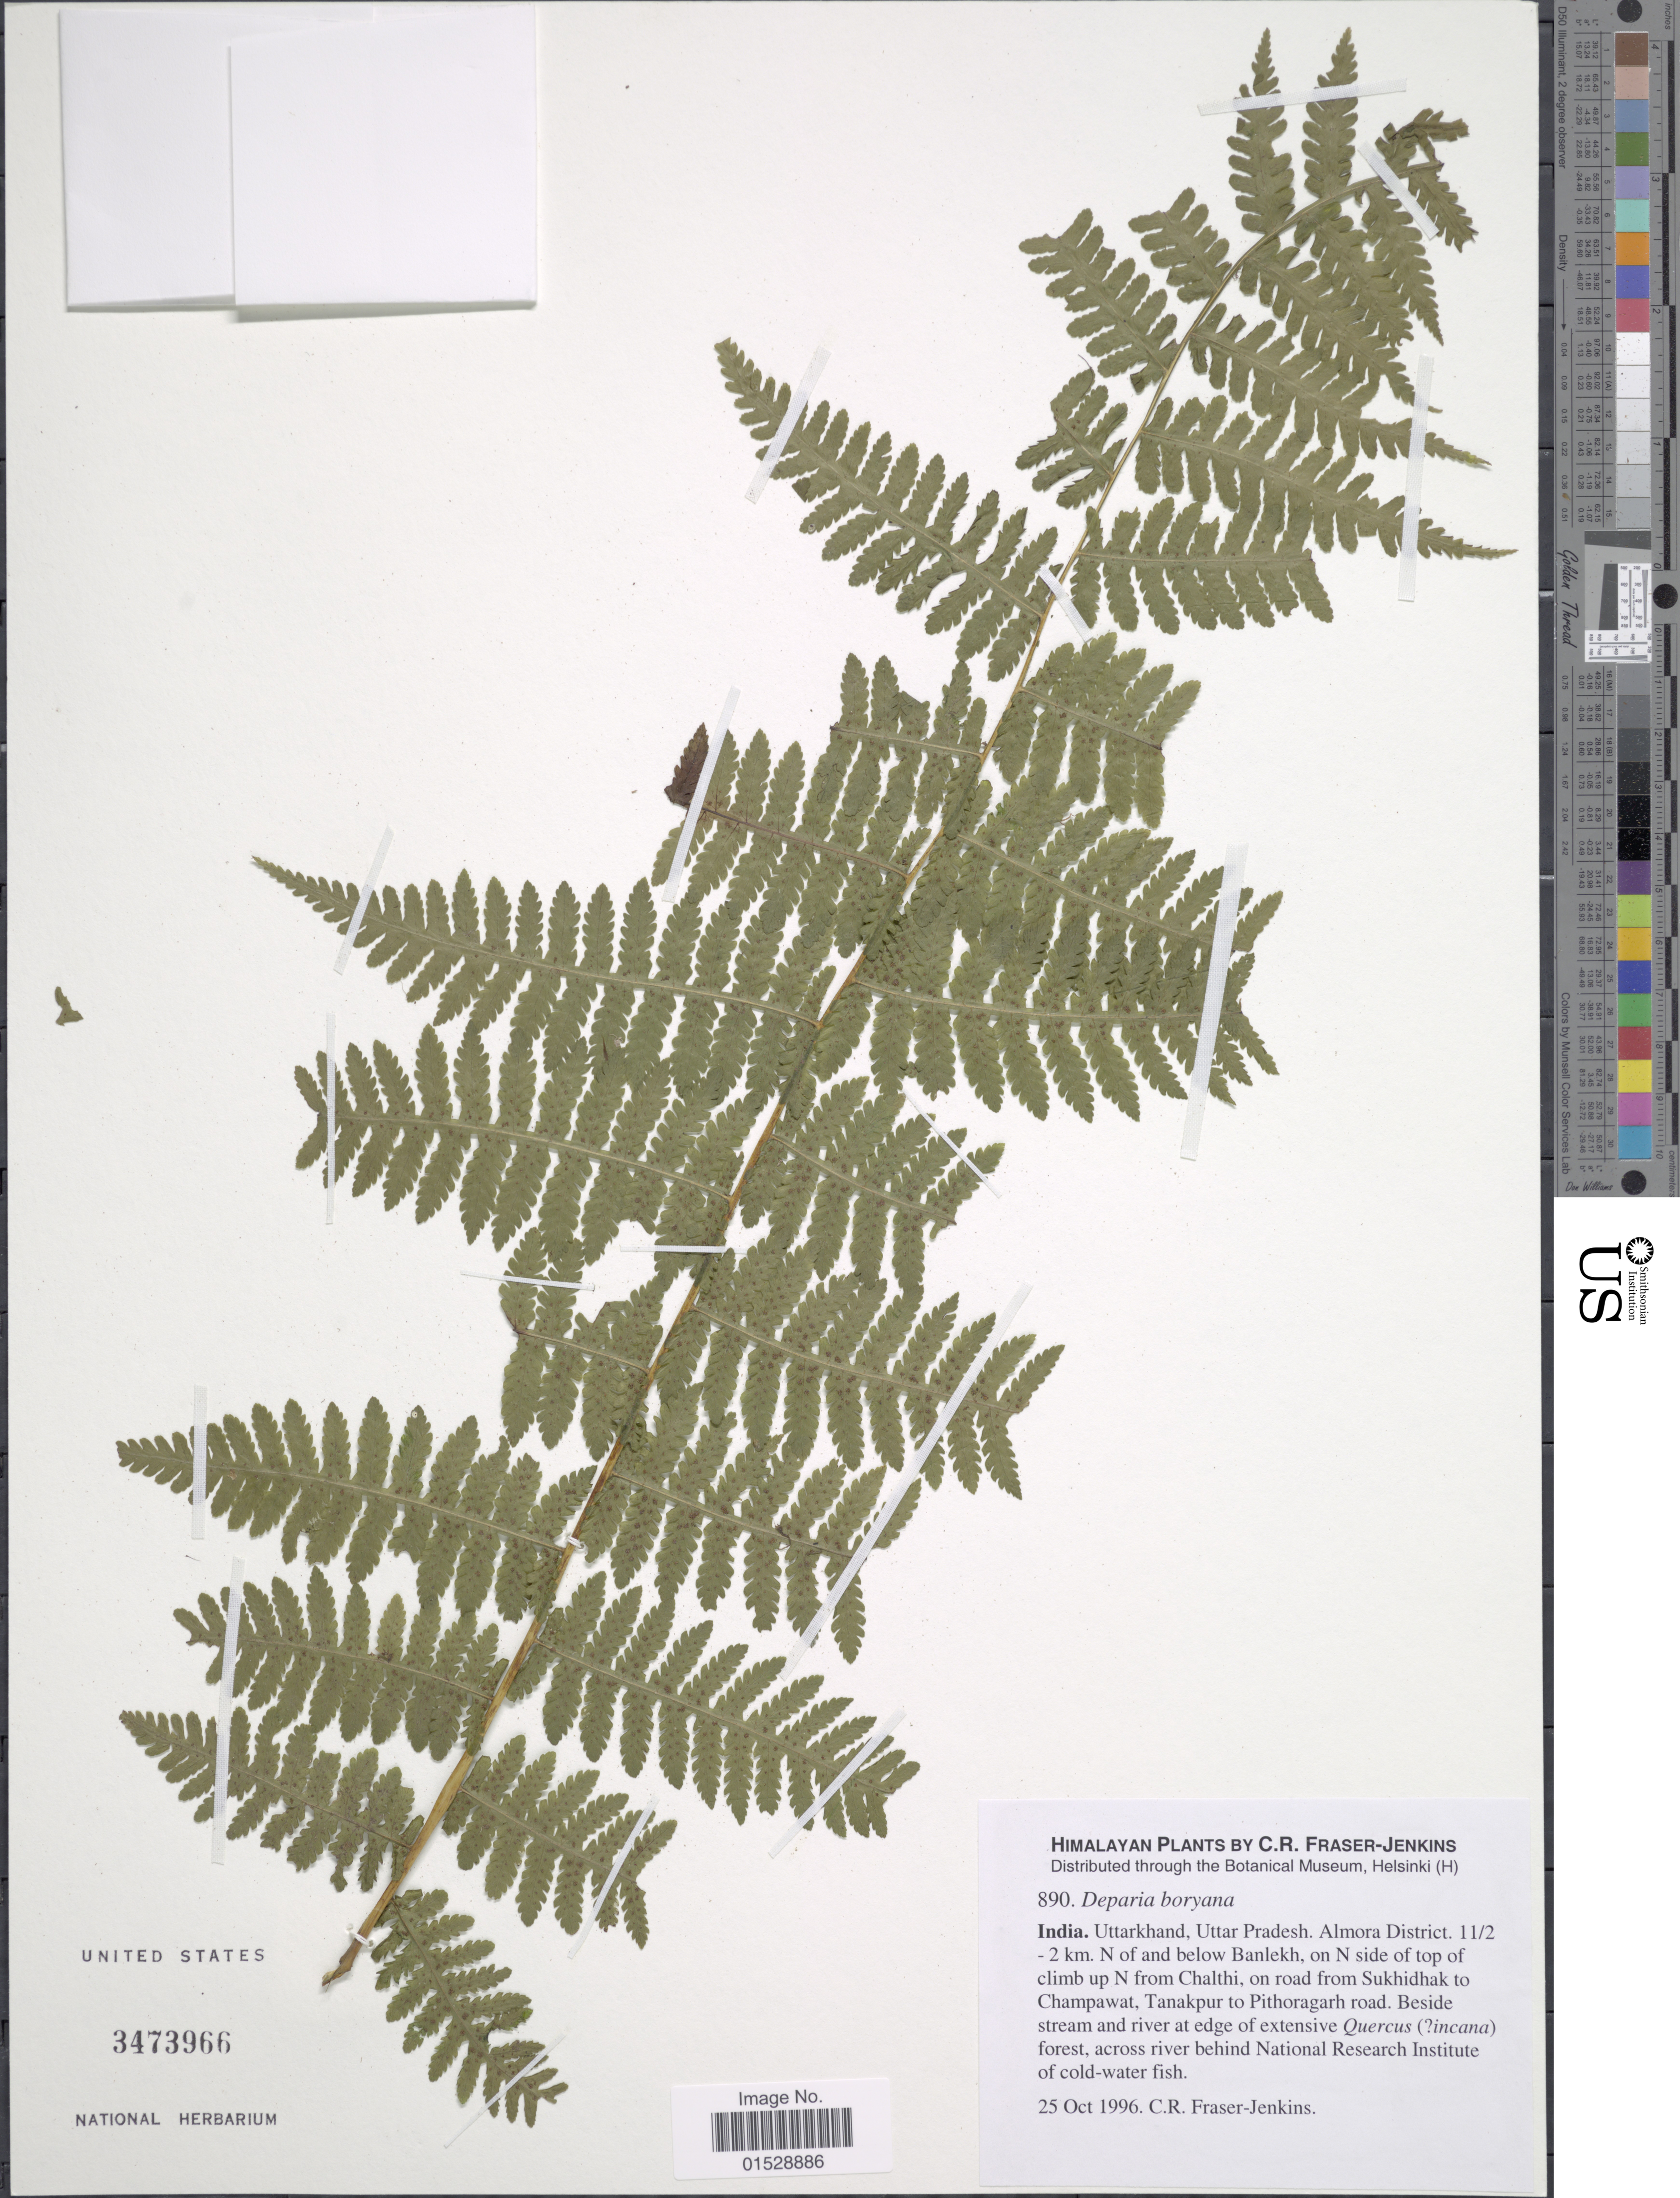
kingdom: Plantae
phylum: Tracheophyta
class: Polypodiopsida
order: Polypodiales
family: Athyriaceae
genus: Deparia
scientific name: Deparia boryana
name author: (Willd.) M. Kato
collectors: C. R. Fraser-Jenkins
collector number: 890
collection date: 1996-10-25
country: India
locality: Himalaya, India, Uttarkhand, Uttar Pradesh, Almora District, 11/2 - 2 km N of and below Banlekh, on N side of top of climb up N from Chalthi, on road from Sukhidhak to Champawat, Tanakpur to Pithoragarh road, beside stream and river at edge of extensive Quercus ( [unsure placement]incana) forest, across river behind National Research Institute of cold-water fish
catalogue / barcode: US 3473966